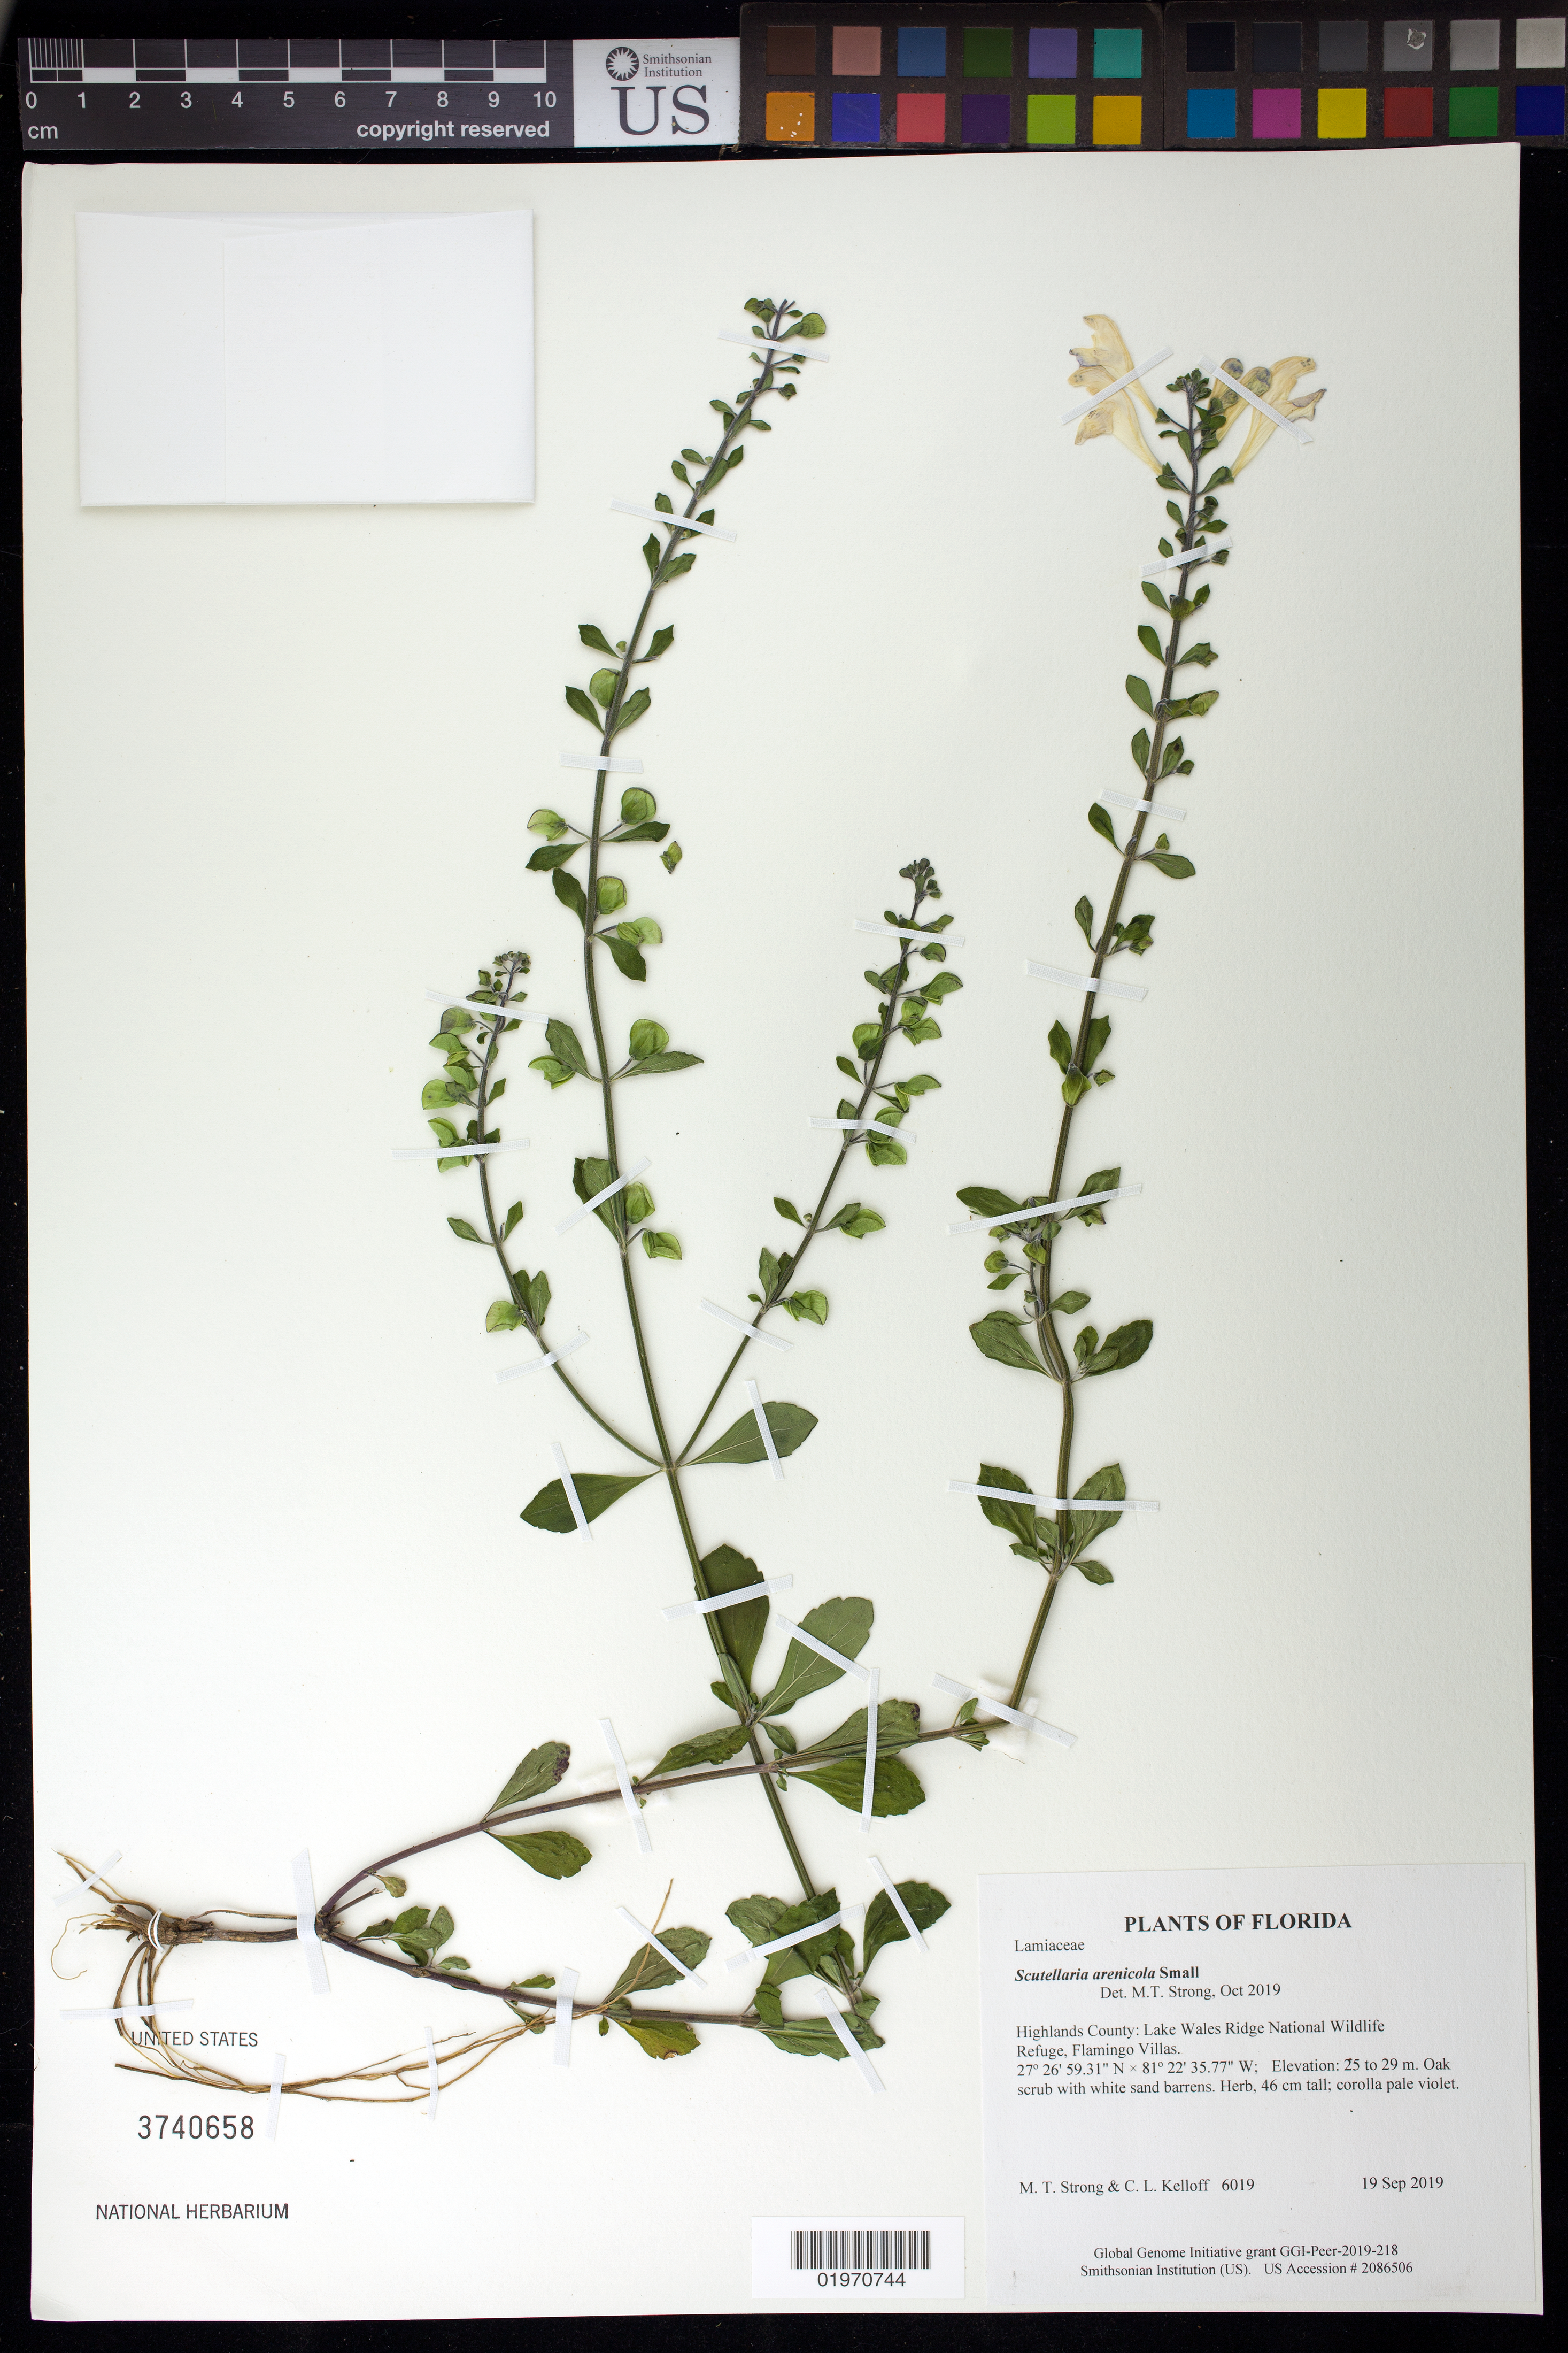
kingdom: Plantae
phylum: Tracheophyta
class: Magnoliopsida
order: Lamiales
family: Lamiaceae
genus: Scutellaria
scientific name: Scutellaria arenicola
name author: Small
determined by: Strong, Mark T., (BOT), Smithsonian Institution - National Museum of Natural History (UNITED STATES)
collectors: M. T. Strong & C. L. Kelloff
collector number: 6019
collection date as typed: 19 Sep 2019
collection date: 2019-09-19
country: United States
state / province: Florida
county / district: Highlands County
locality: Lake Wales Ridge National Wildlife Refuge, Flamingo Villas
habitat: Oak scrub with white sand barrens.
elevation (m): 25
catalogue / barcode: US 3740658